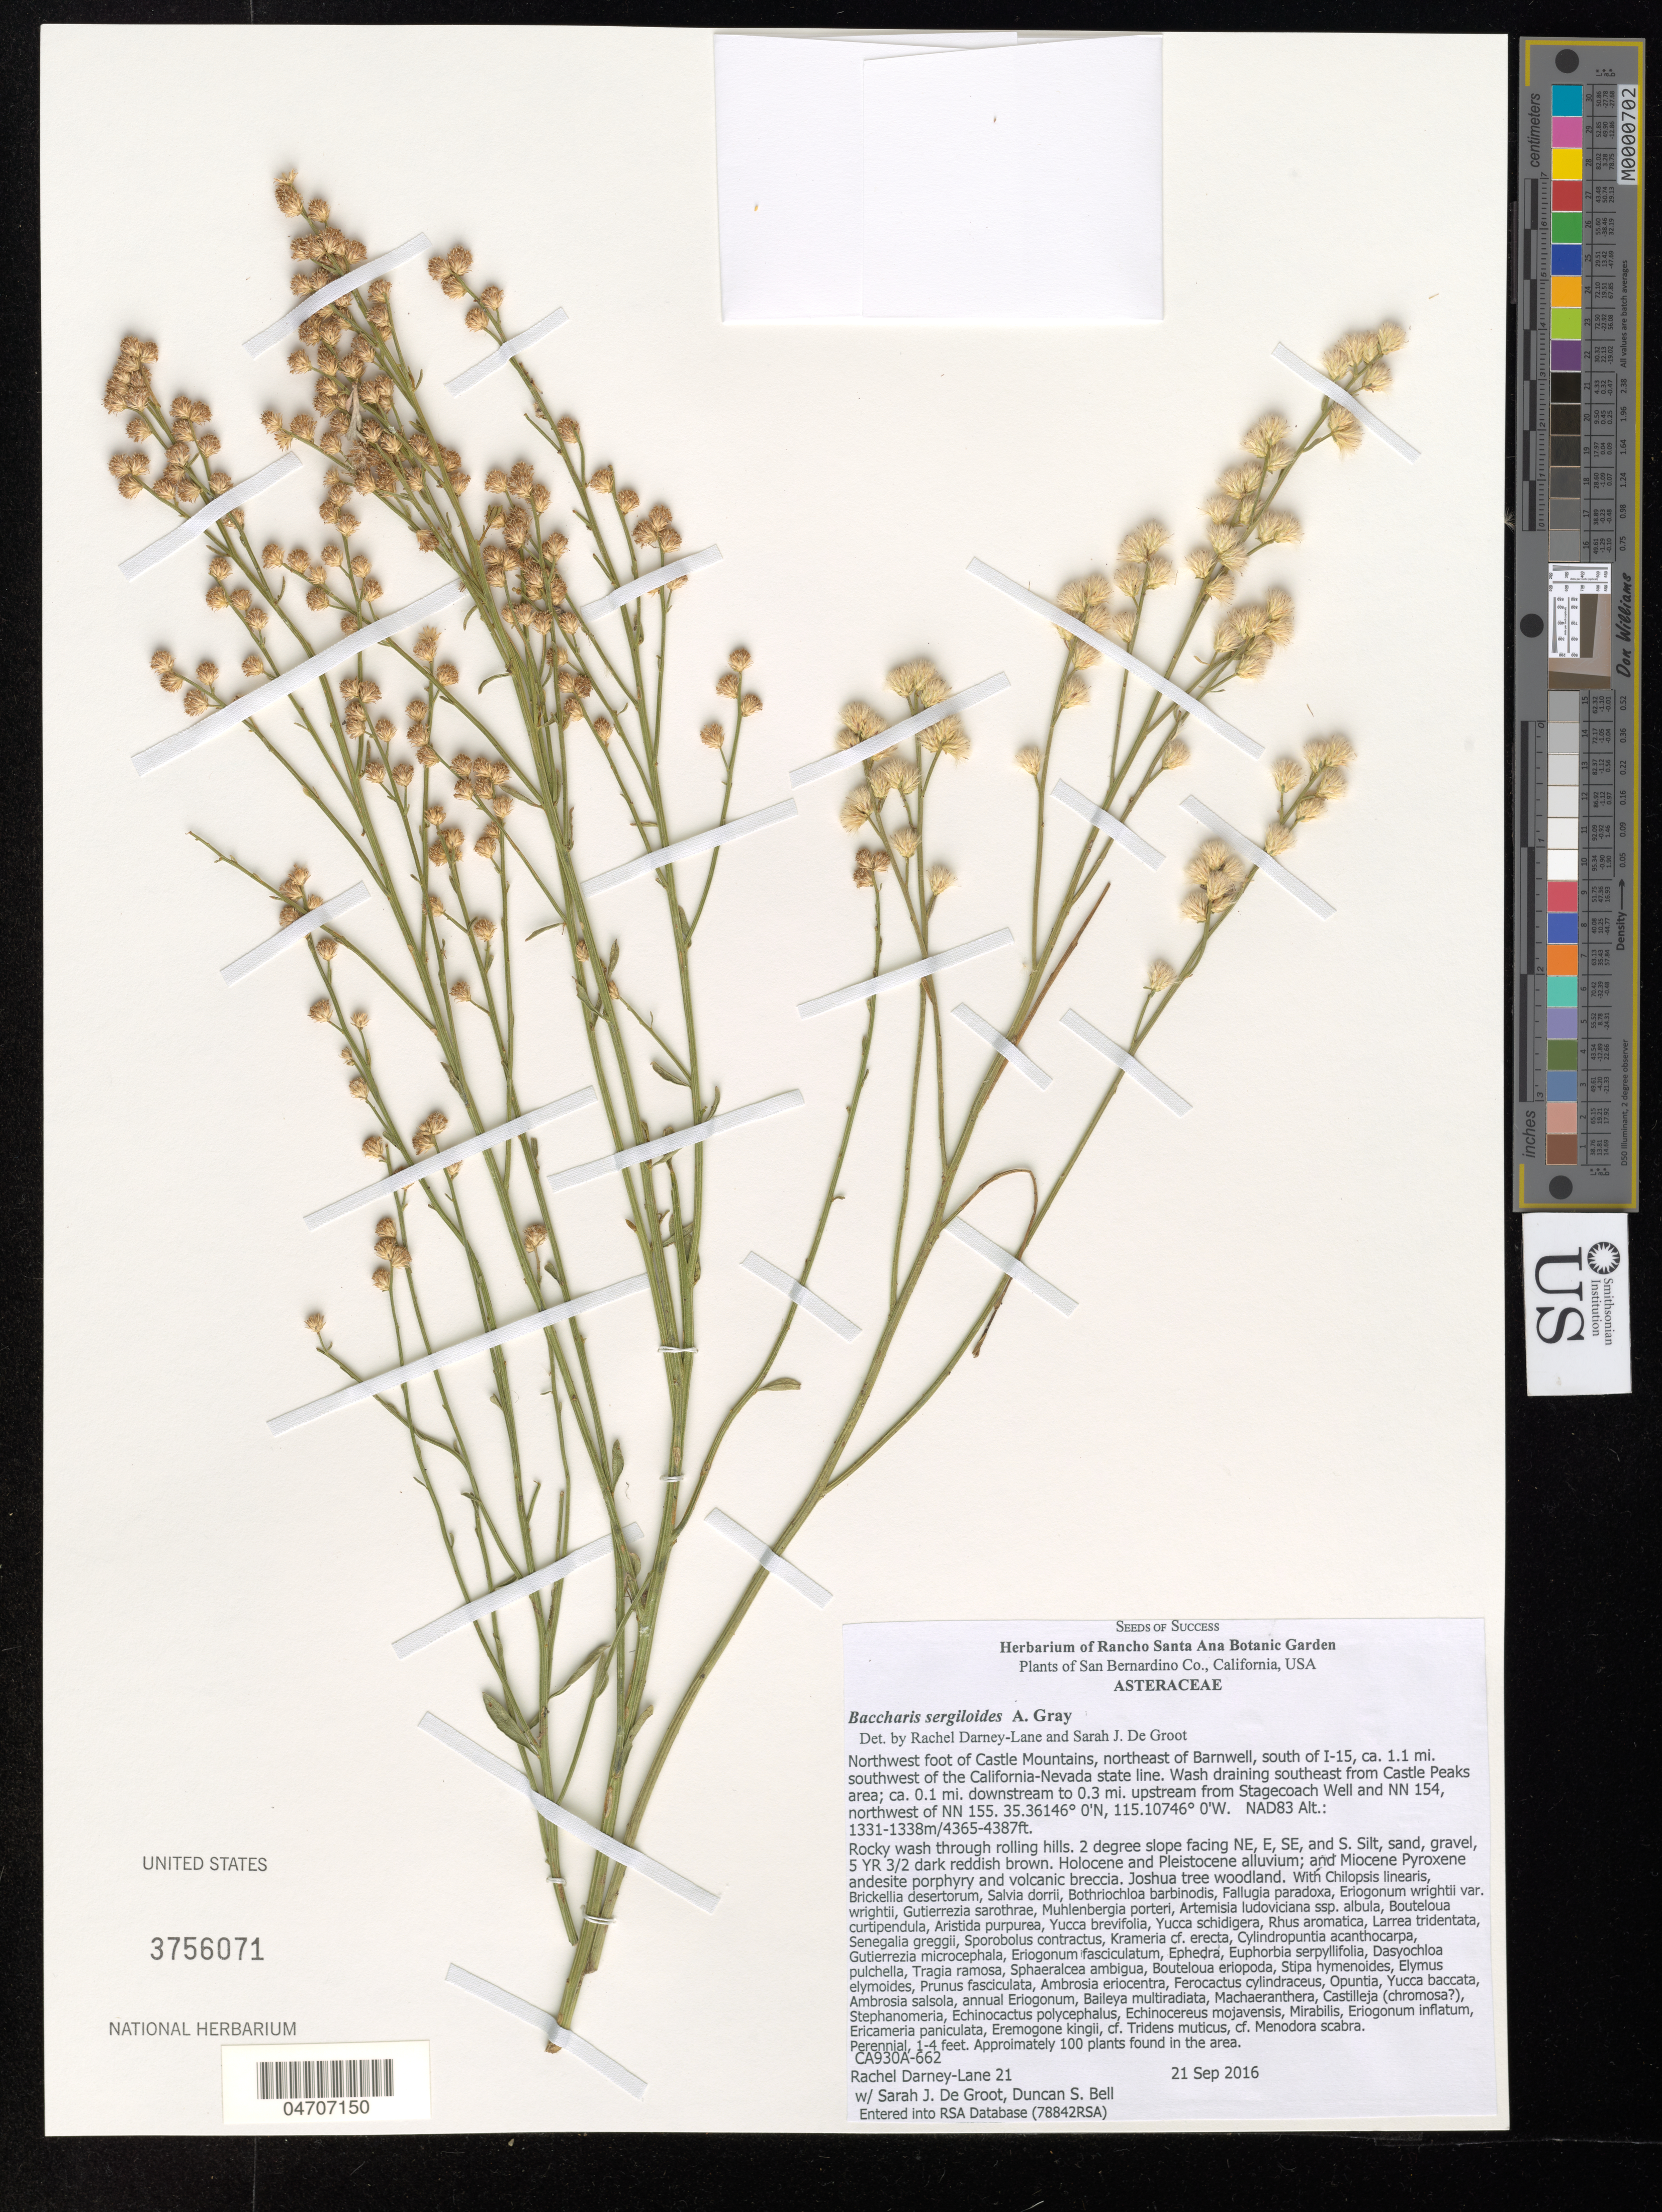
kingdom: Plantae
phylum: Tracheophyta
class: Magnoliopsida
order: Asterales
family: Asteraceae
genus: Baccharis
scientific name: Baccharis sergiloides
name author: A. Gray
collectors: R. Darney-Lane, S. De Groot & D. S. Bell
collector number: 21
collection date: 2016-09-21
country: United States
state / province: California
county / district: San Bernardino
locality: San Bernardino Co. Northwest foot of Castle Mountains, northeast of Barnwell, south of I-15, ca. 1.1 mi. southwest of the California-Nevada state line. Wash draining southeast from Castle Peaks area; ca. 0.1 mi. downstream to 0.3 mi. upstream from Stagecoach Well and NN 154, northwest of NN 155. NAD83.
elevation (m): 1331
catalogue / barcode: US 3756071